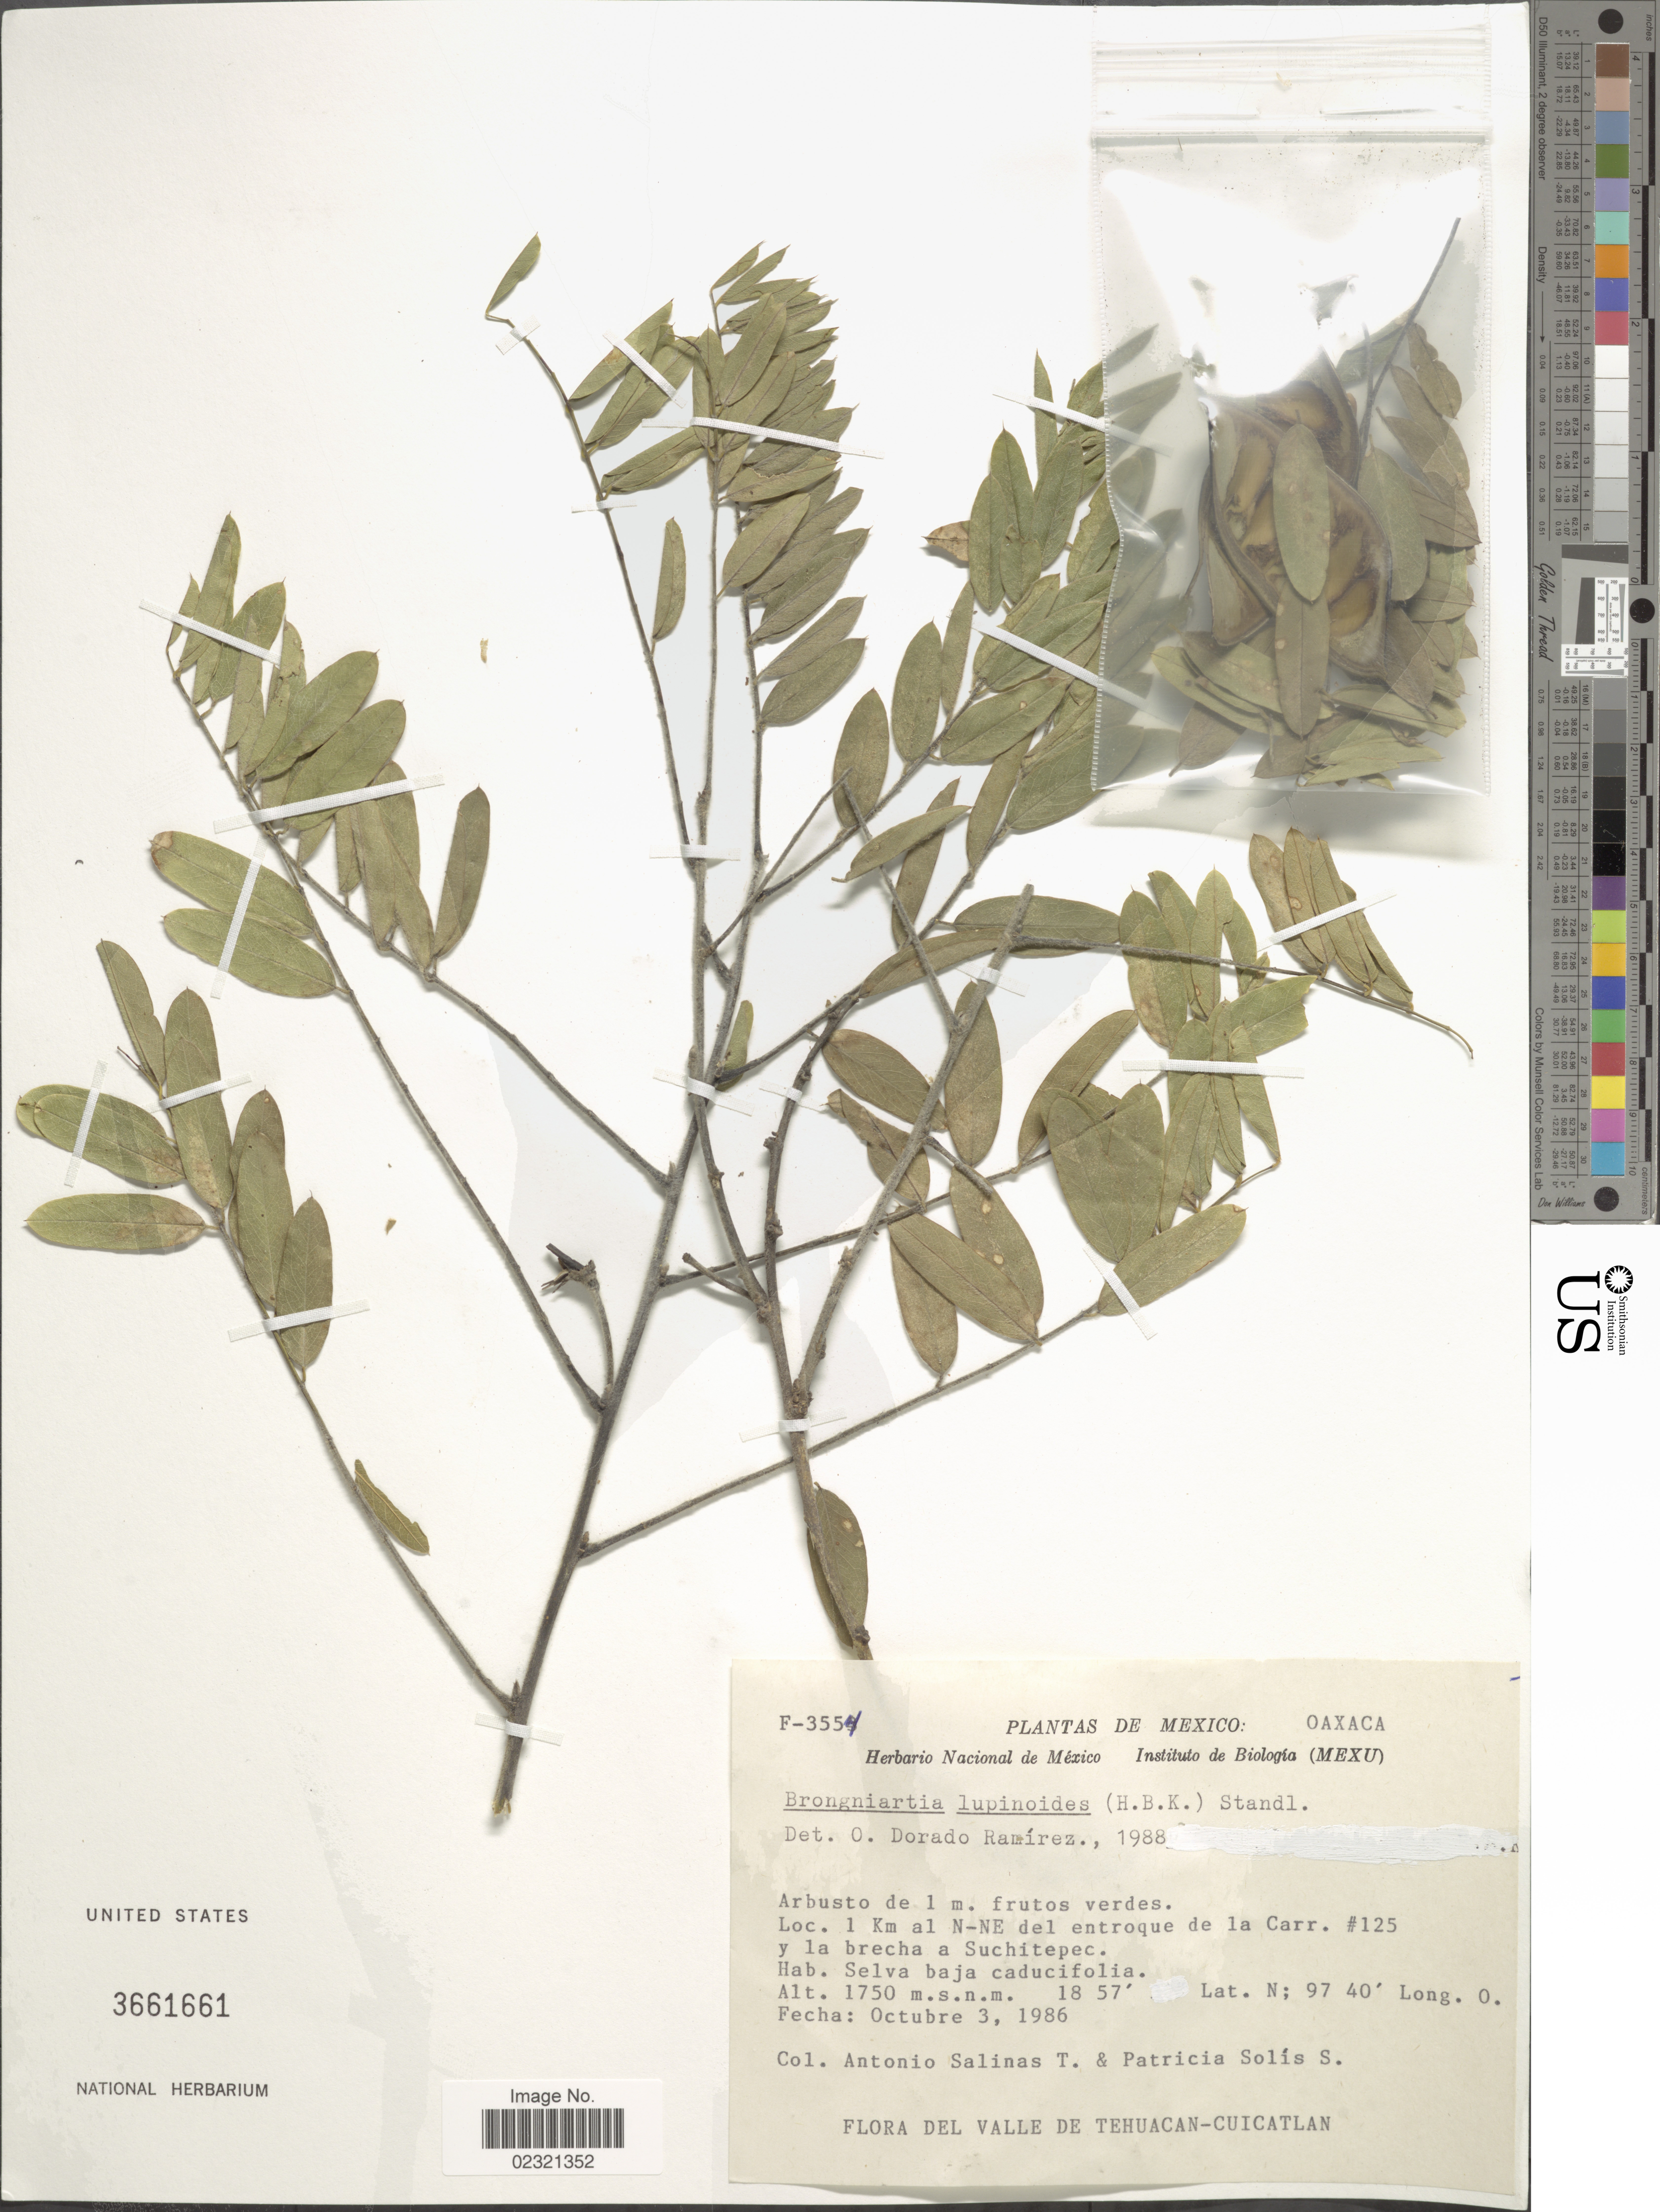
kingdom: Plantae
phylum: Tracheophyta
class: Magnoliopsida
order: Fabales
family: Fabaceae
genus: Brongniartia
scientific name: Brongniartia lupinoides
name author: (Kunth) Taub.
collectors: A. Salinas T. & P. Solis S.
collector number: F-3554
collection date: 1986-10-03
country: Mexico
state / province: Oaxaca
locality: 1 km al N-nE del entroque de la Carr #125 y la brecha s Suchitpec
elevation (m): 1750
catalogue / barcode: US 3661661